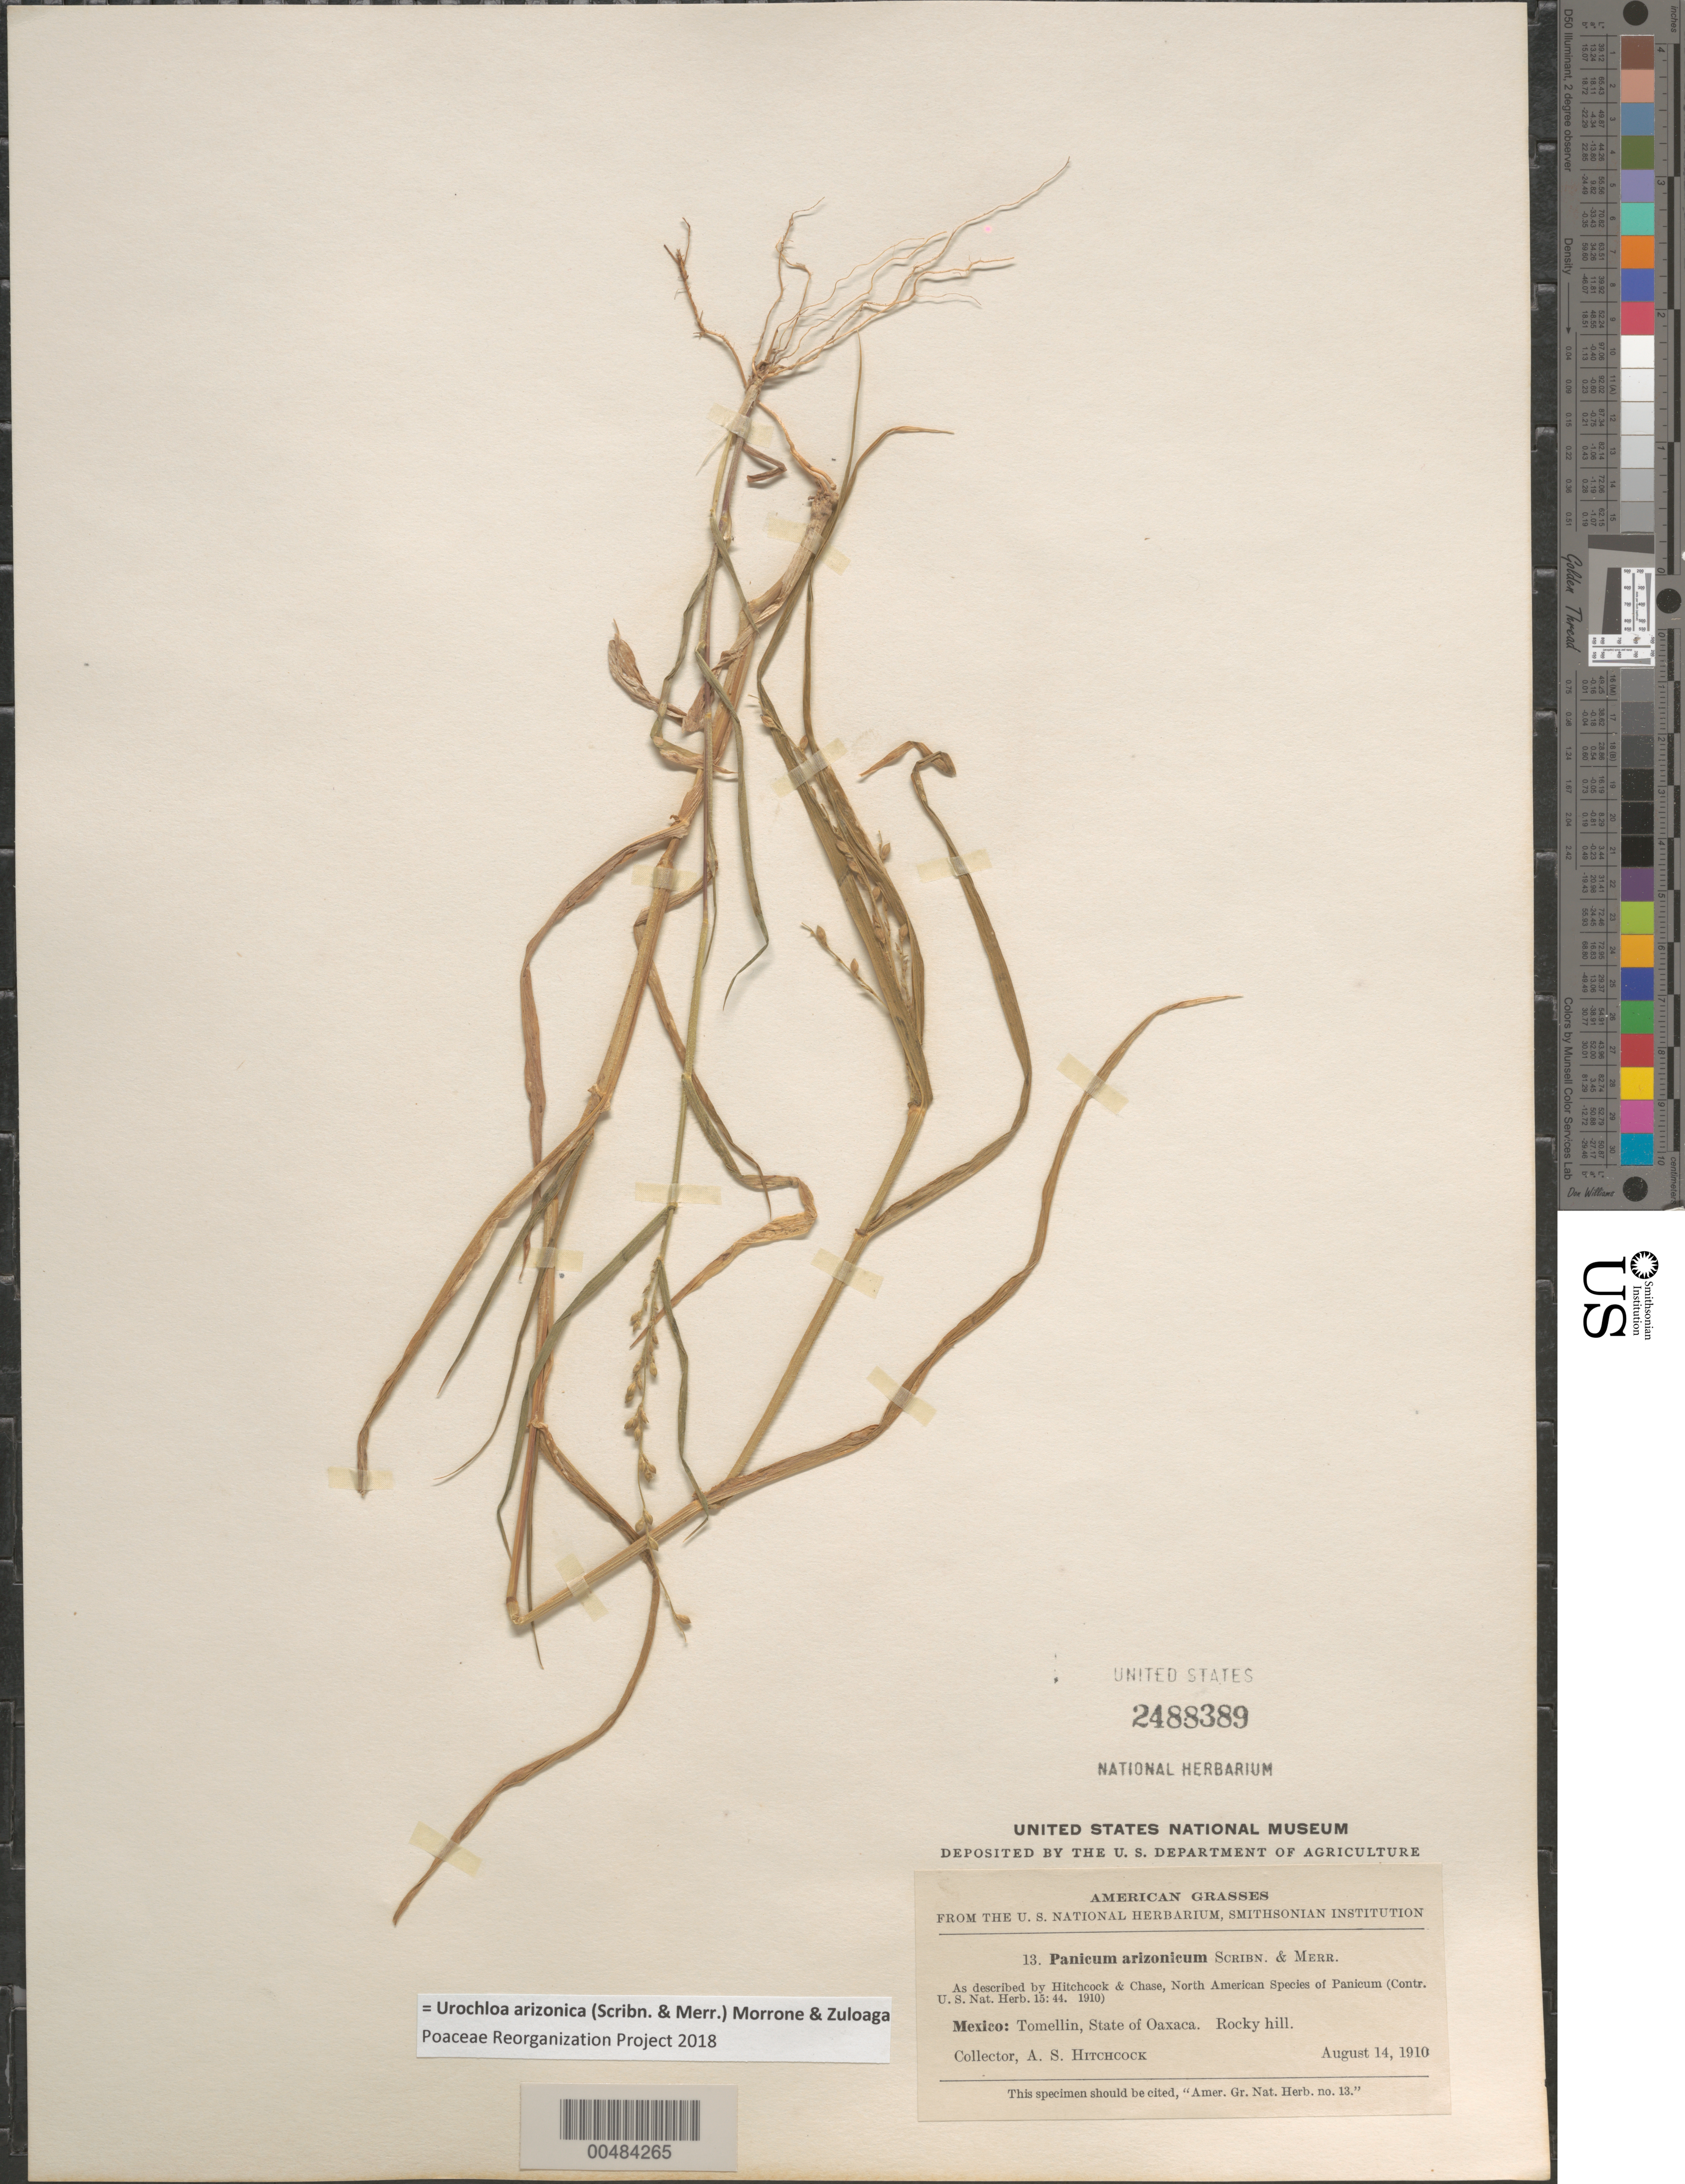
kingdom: Plantae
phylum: Tracheophyta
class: Liliopsida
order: Poales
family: Poaceae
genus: Brachiaria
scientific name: Brachiaria arizonicum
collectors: A. S. Hitchcock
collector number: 13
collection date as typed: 14 Aug 1910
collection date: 1910-08-14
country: Mexico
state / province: Oaxaca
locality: Tomellin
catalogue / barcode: US 2488389